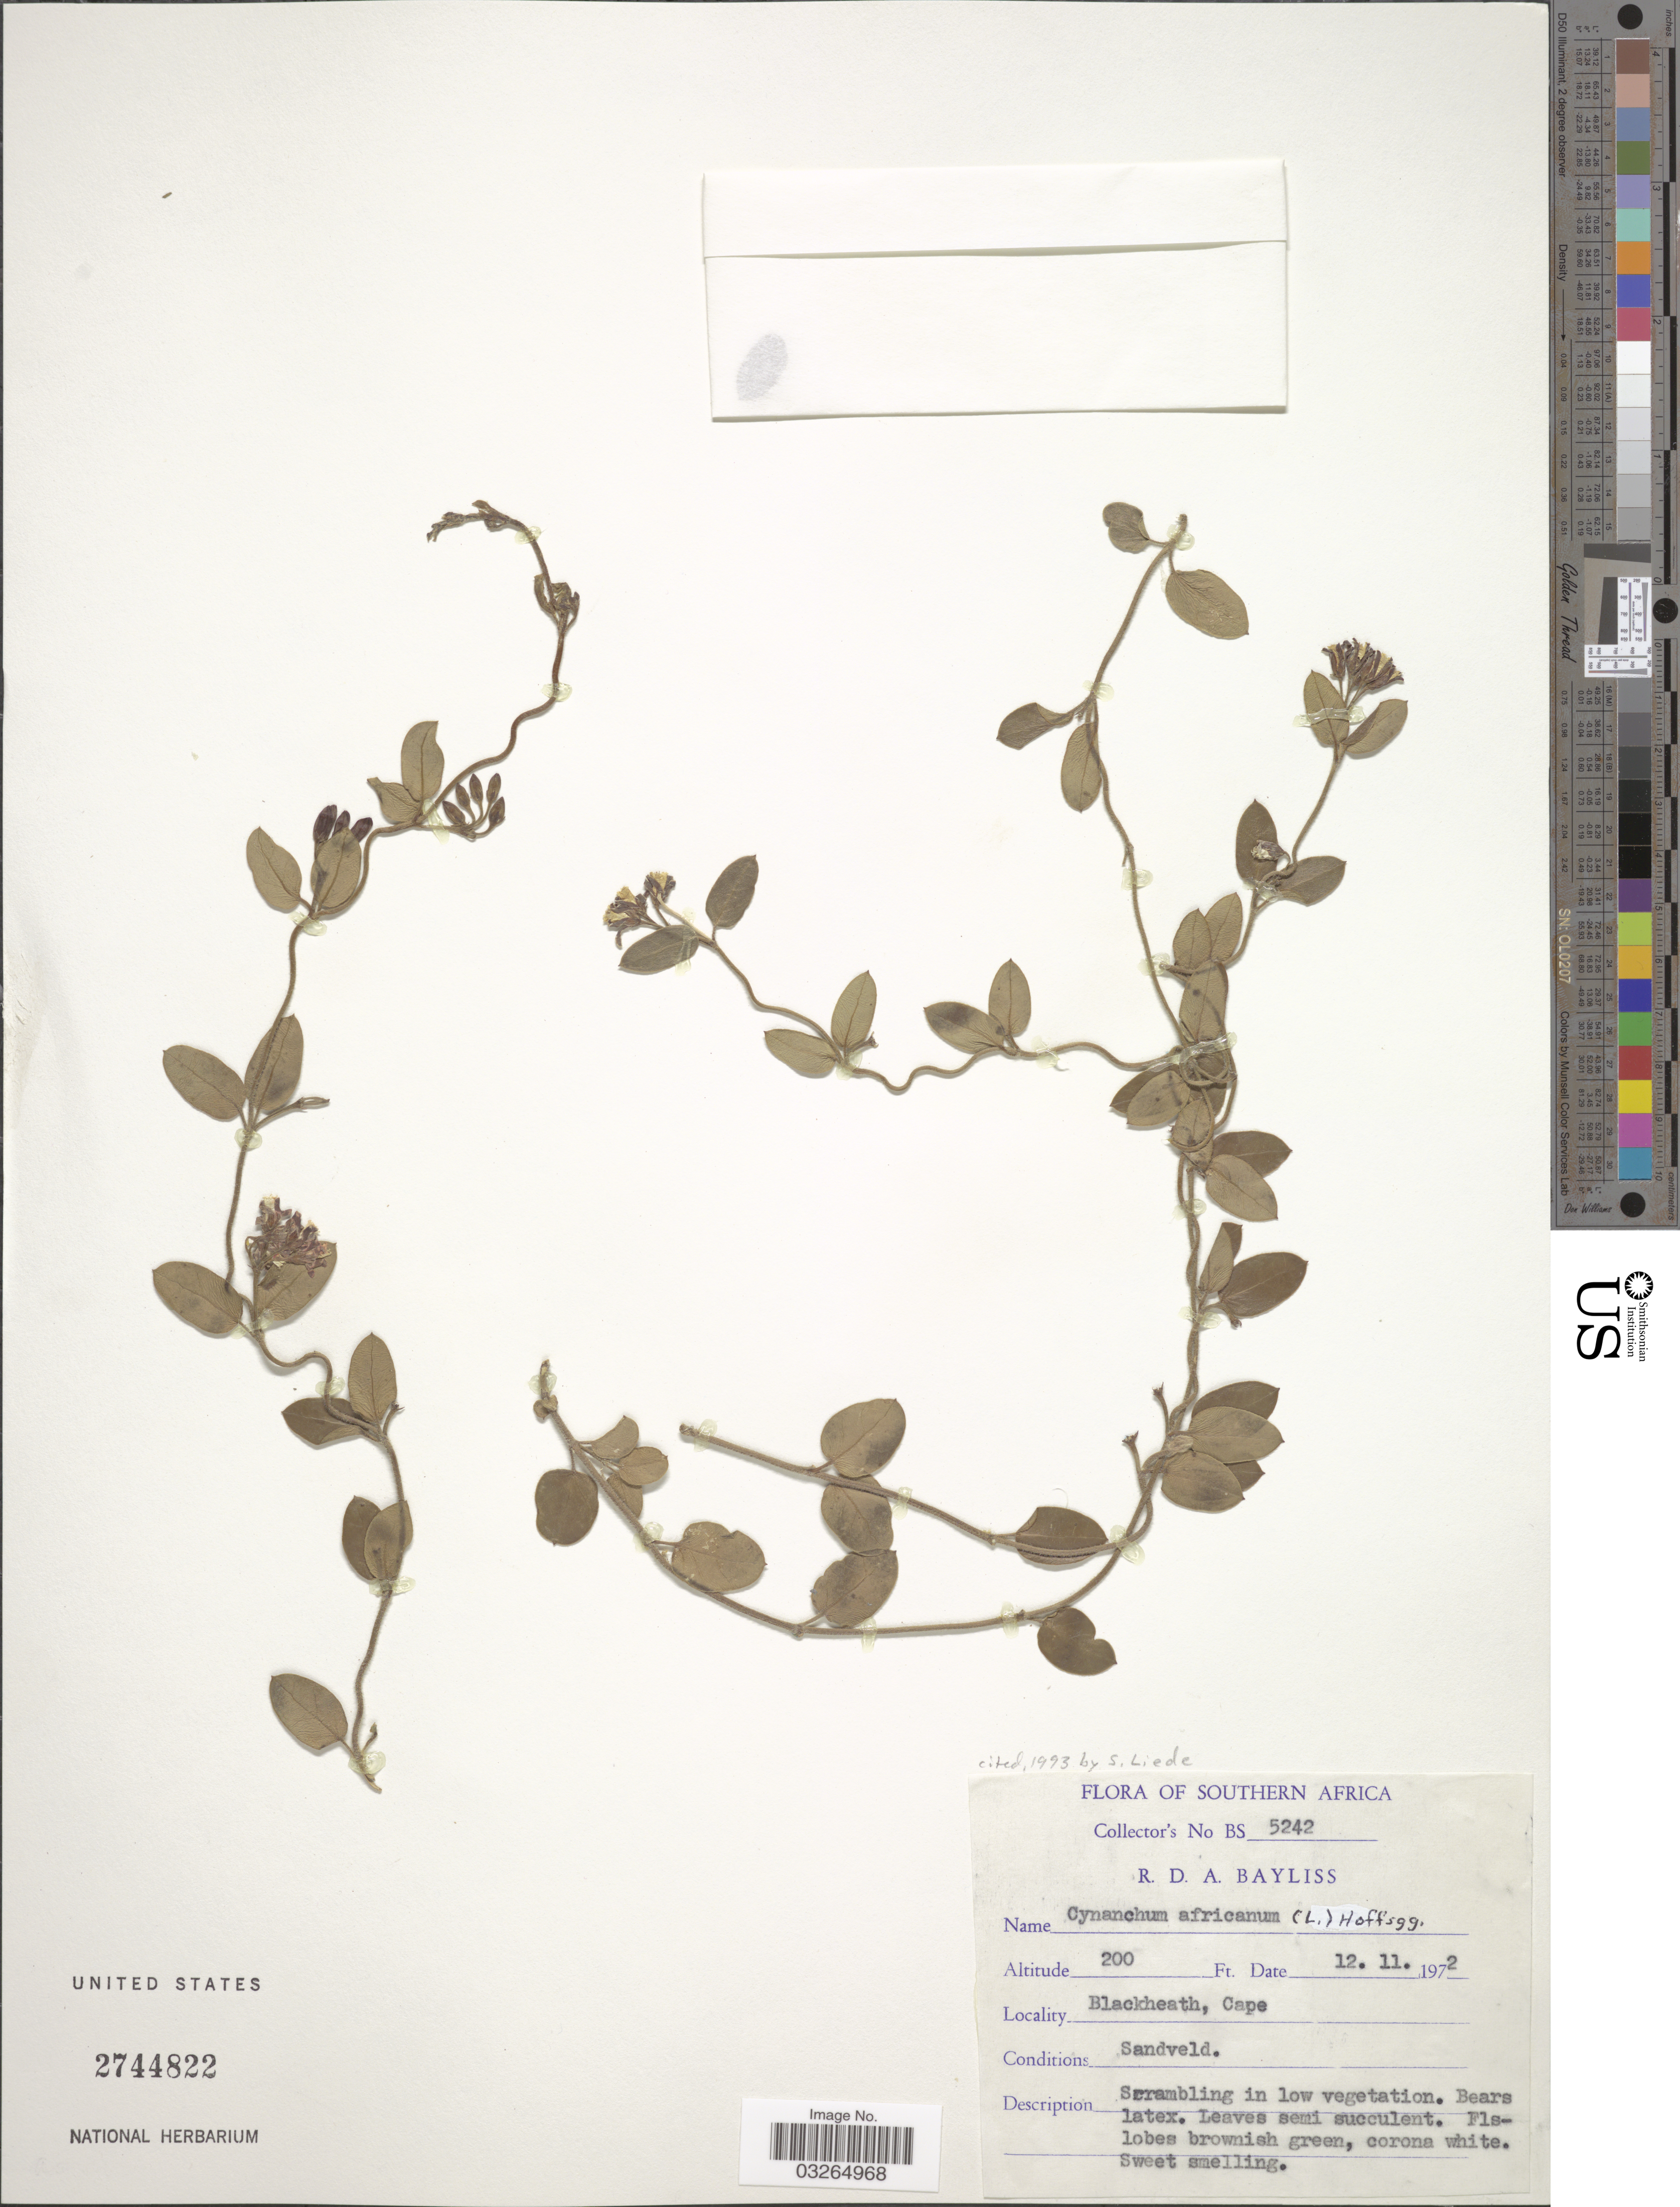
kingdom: Plantae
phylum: Tracheophyta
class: Magnoliopsida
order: Gentianales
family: Apocynaceae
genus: Cynanchum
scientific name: Cynanchum africanum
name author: Hoffmanns.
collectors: R. Bayliss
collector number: BS5242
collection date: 1972-11-12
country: South Africa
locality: Southern Africa. Blackheath, Cape.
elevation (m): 61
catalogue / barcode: US 2744822